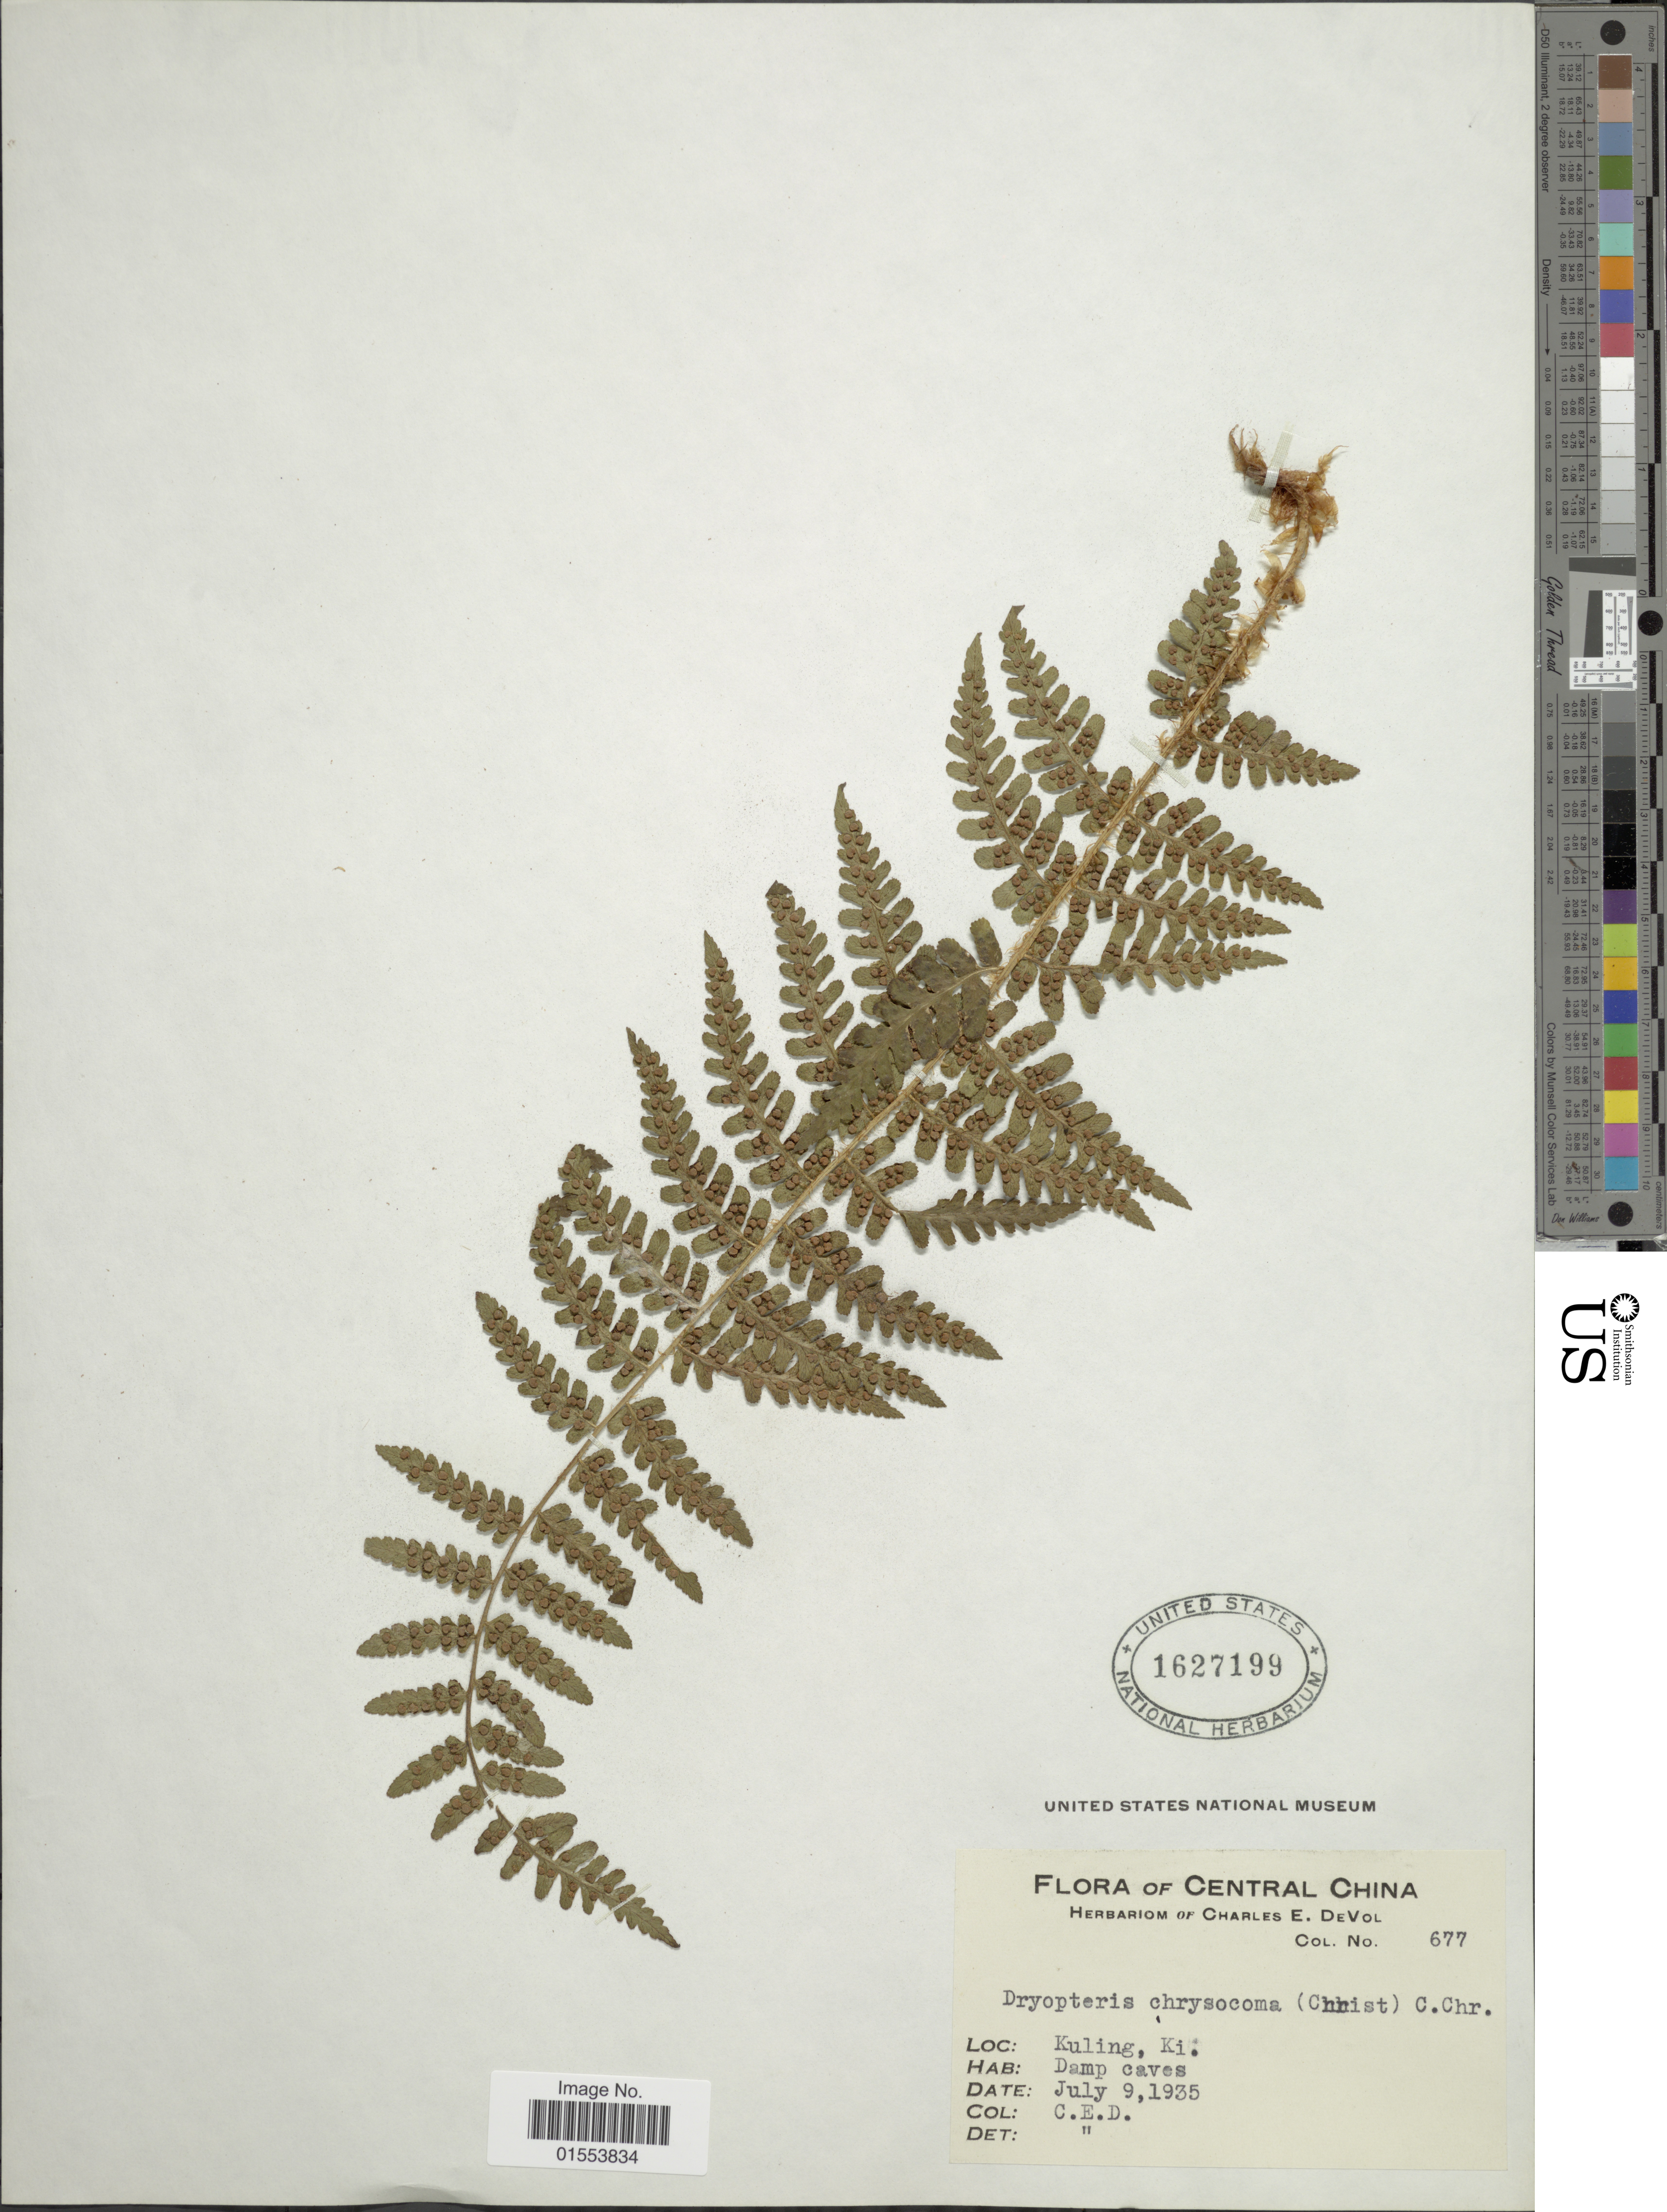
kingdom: Plantae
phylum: Tracheophyta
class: Polypodiopsida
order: Polypodiales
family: Dryopteridaceae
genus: Dryopteris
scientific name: Dryopteris chrysocoma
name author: (Christ) C. Chr.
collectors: C. E. De Vol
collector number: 677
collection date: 1935-07-09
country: China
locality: Central China, Kuling, Ki.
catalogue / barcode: US 1627199